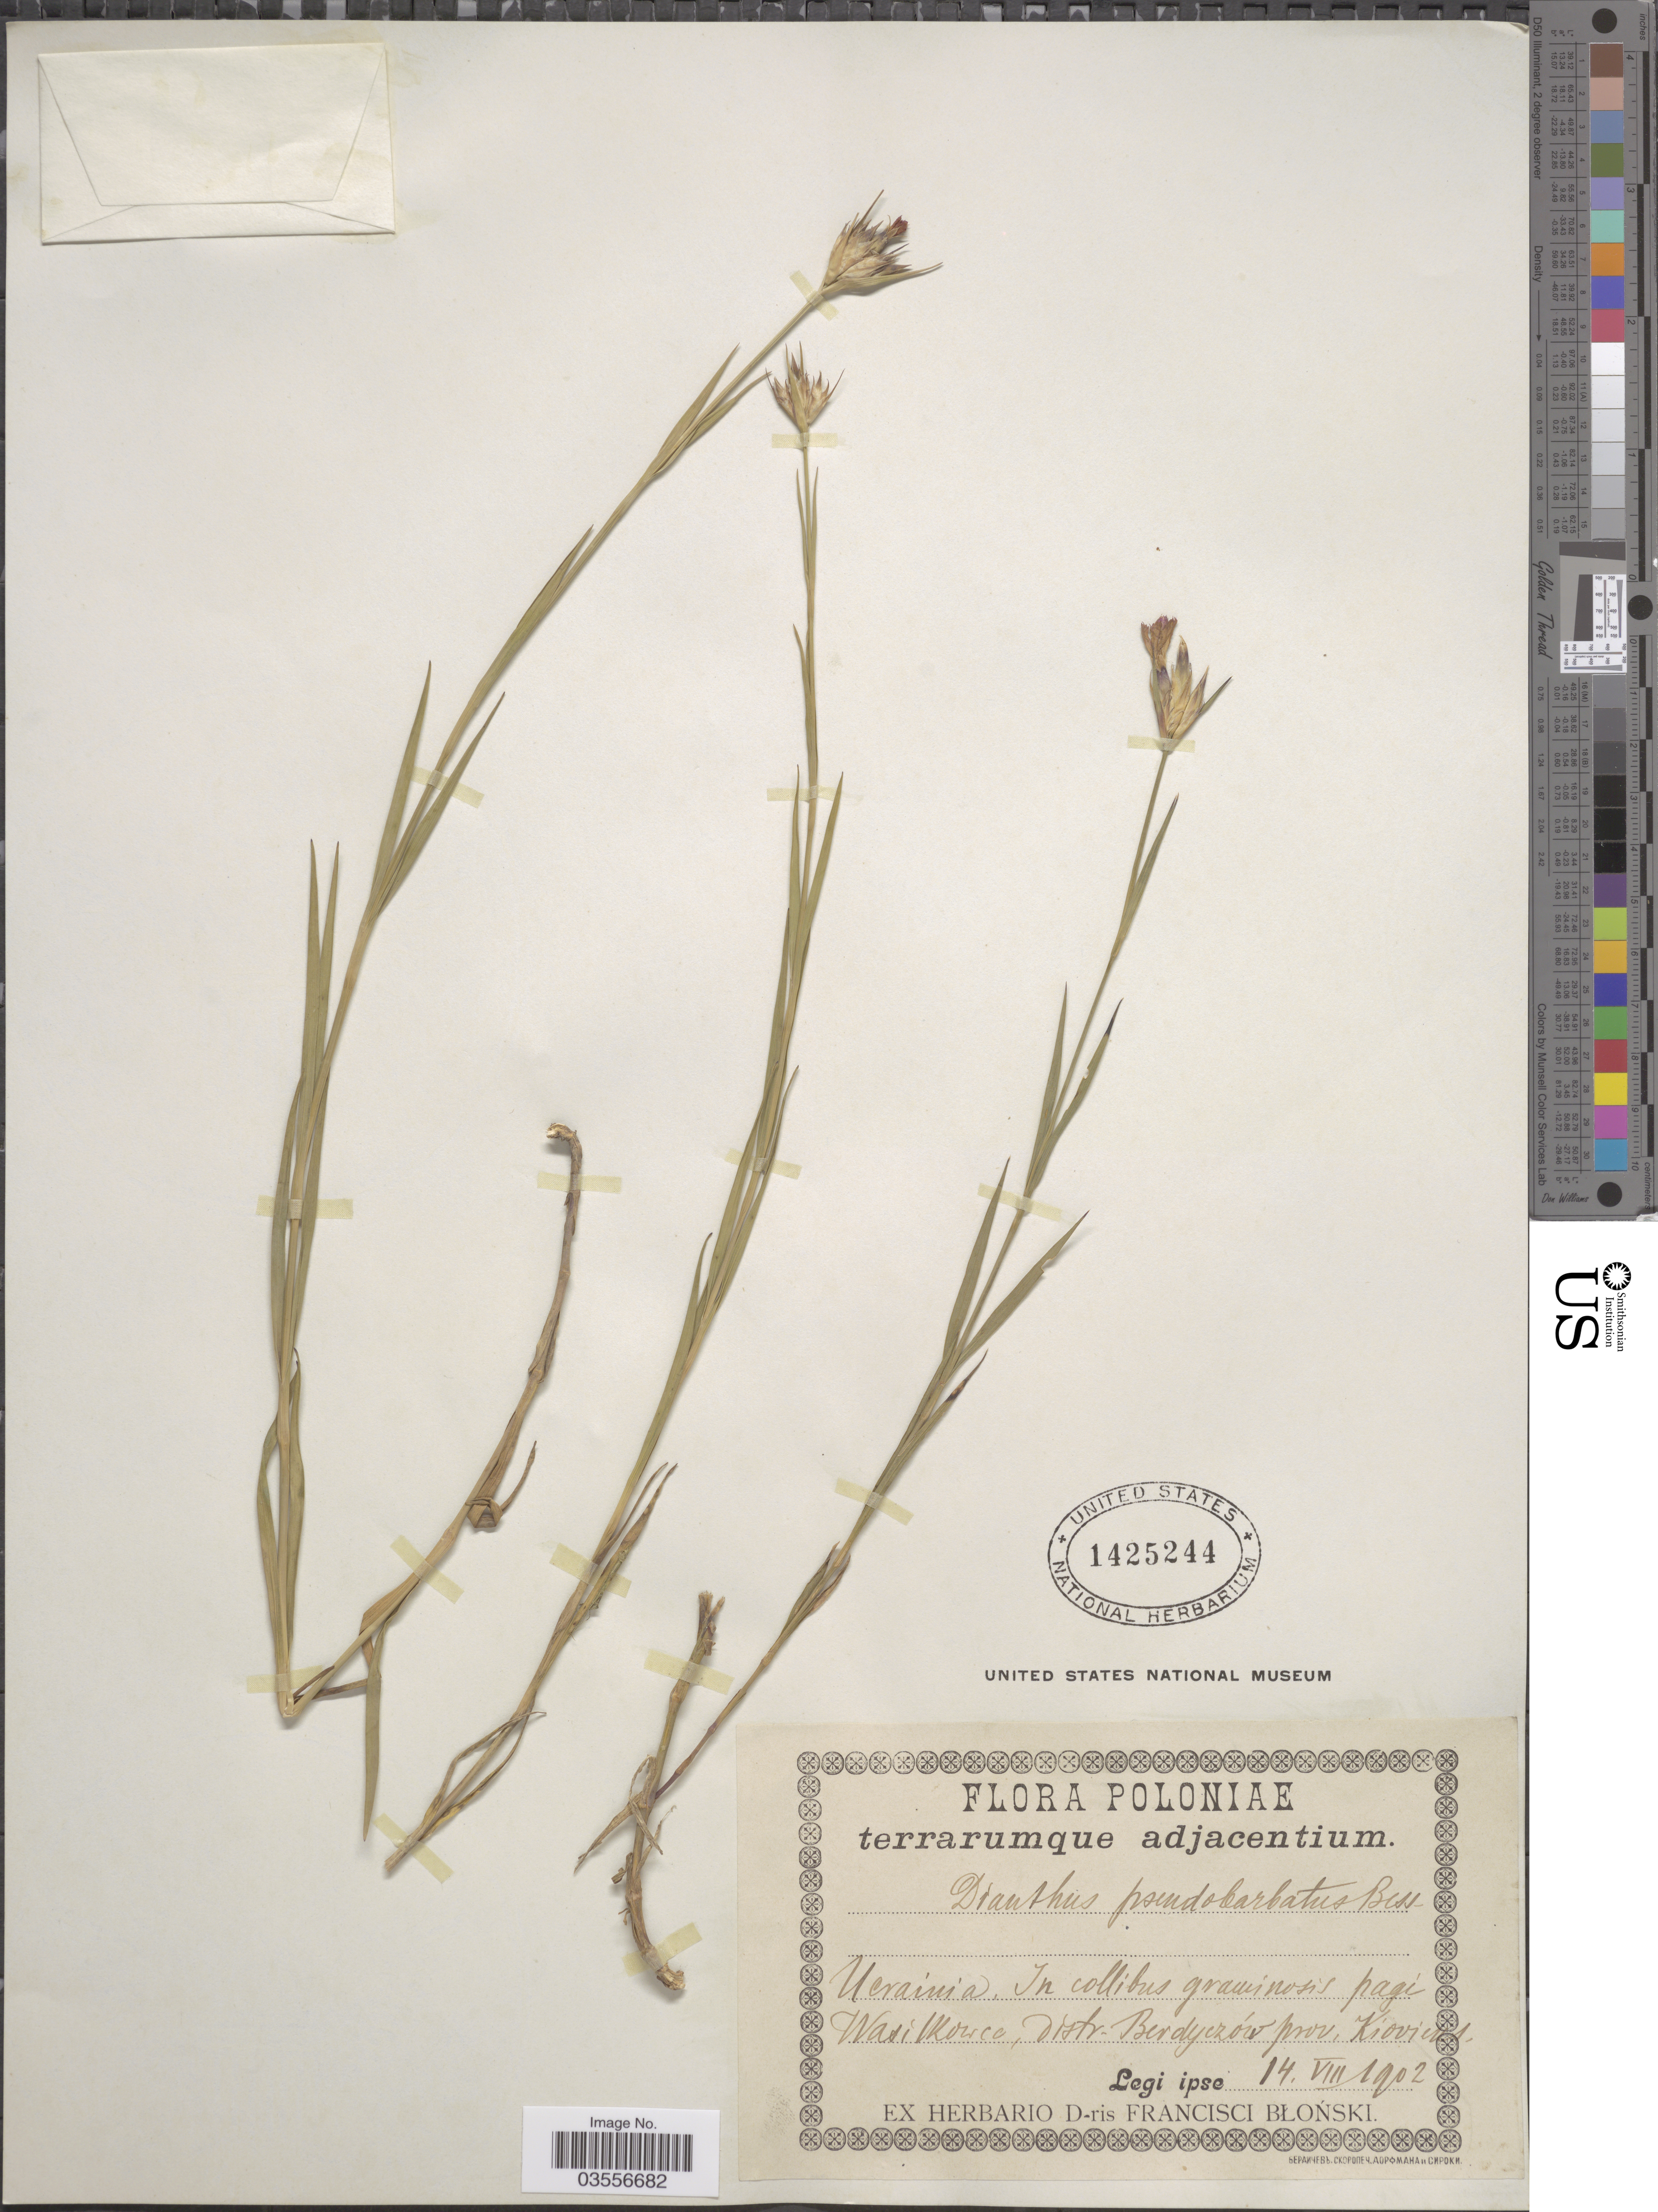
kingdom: Plantae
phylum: Tracheophyta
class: Magnoliopsida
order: Caryophyllales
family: Caryophyllaceae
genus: Dianthus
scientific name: Dianthus pseudobarbatus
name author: Bess. ex Ledeb.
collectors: F. Blonski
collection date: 1902-08-14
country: Ukraine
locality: Ucrainia. In collibus graminosis pagi Wasilkowka, Distr. Berdyczów prov. Kiovicus.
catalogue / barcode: US 1425244